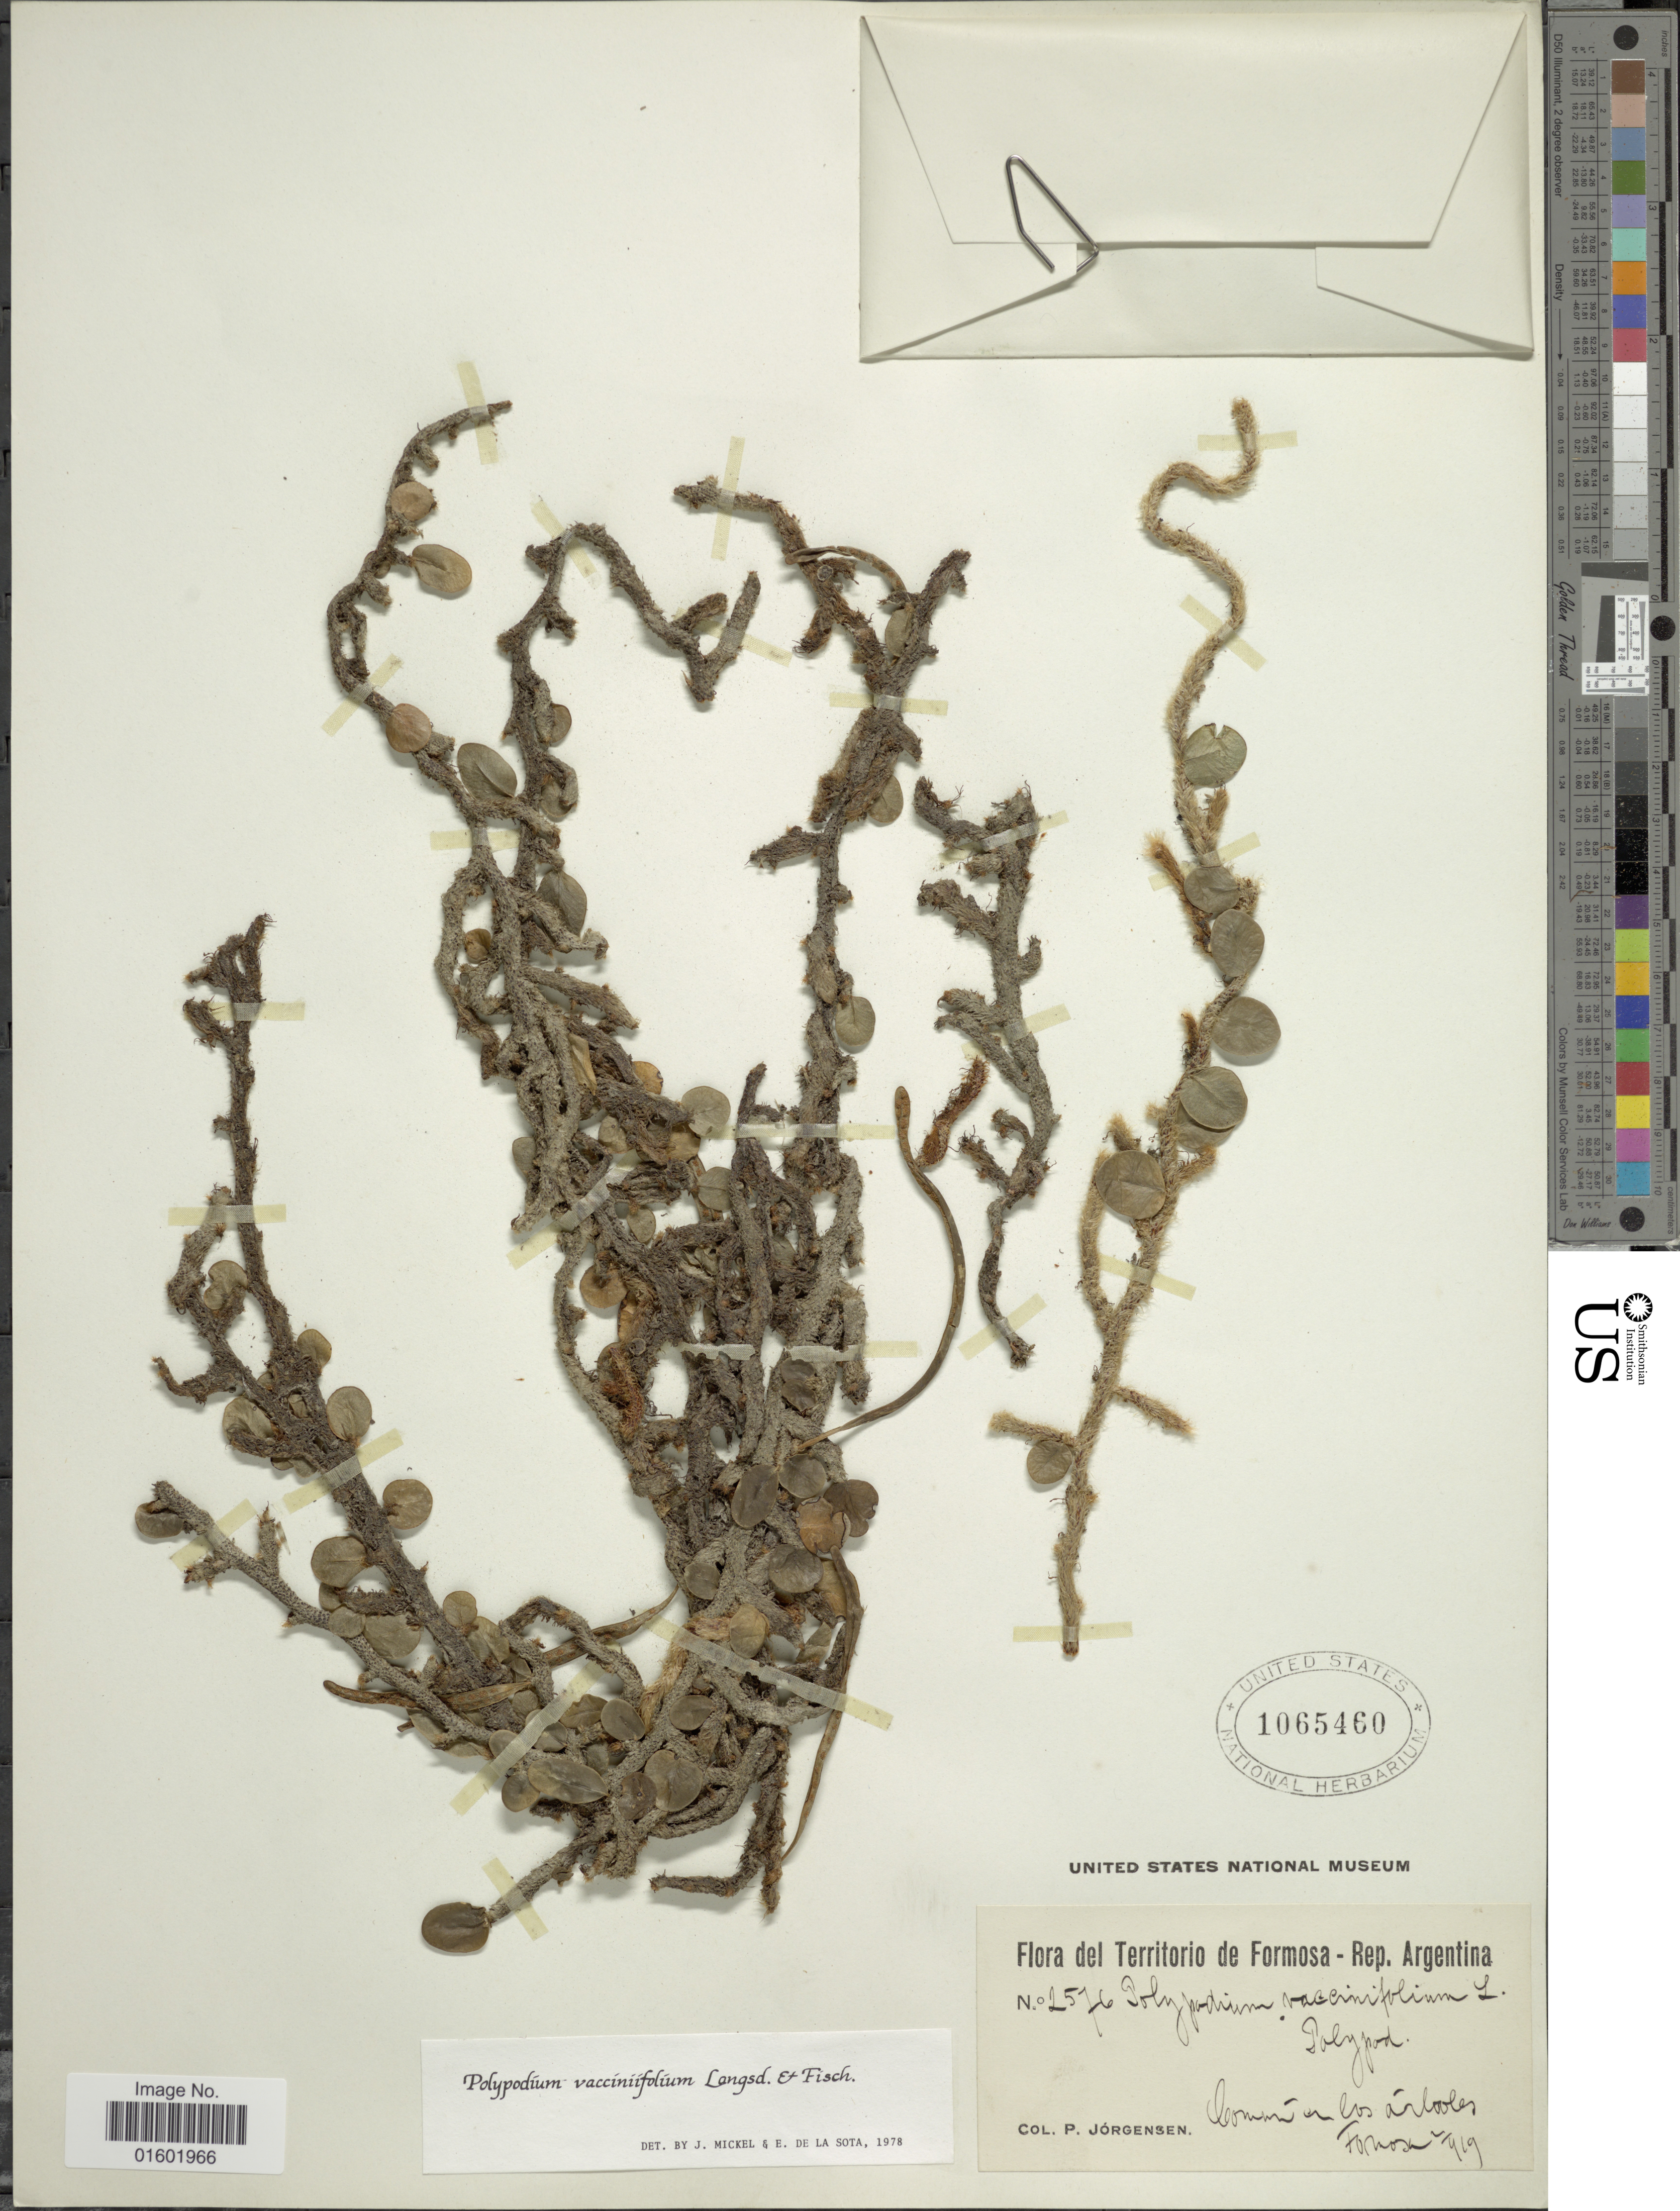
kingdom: Plantae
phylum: Tracheophyta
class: Polypodiopsida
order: Polypodiales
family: Polypodiaceae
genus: Microgramma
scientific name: Microgramma vaccinifolia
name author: (Langsd. & Fisch.) Copel.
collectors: P. Jörgensen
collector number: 2576*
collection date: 1919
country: Argentina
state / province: Formosa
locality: Commez er los arboles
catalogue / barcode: US 1065460